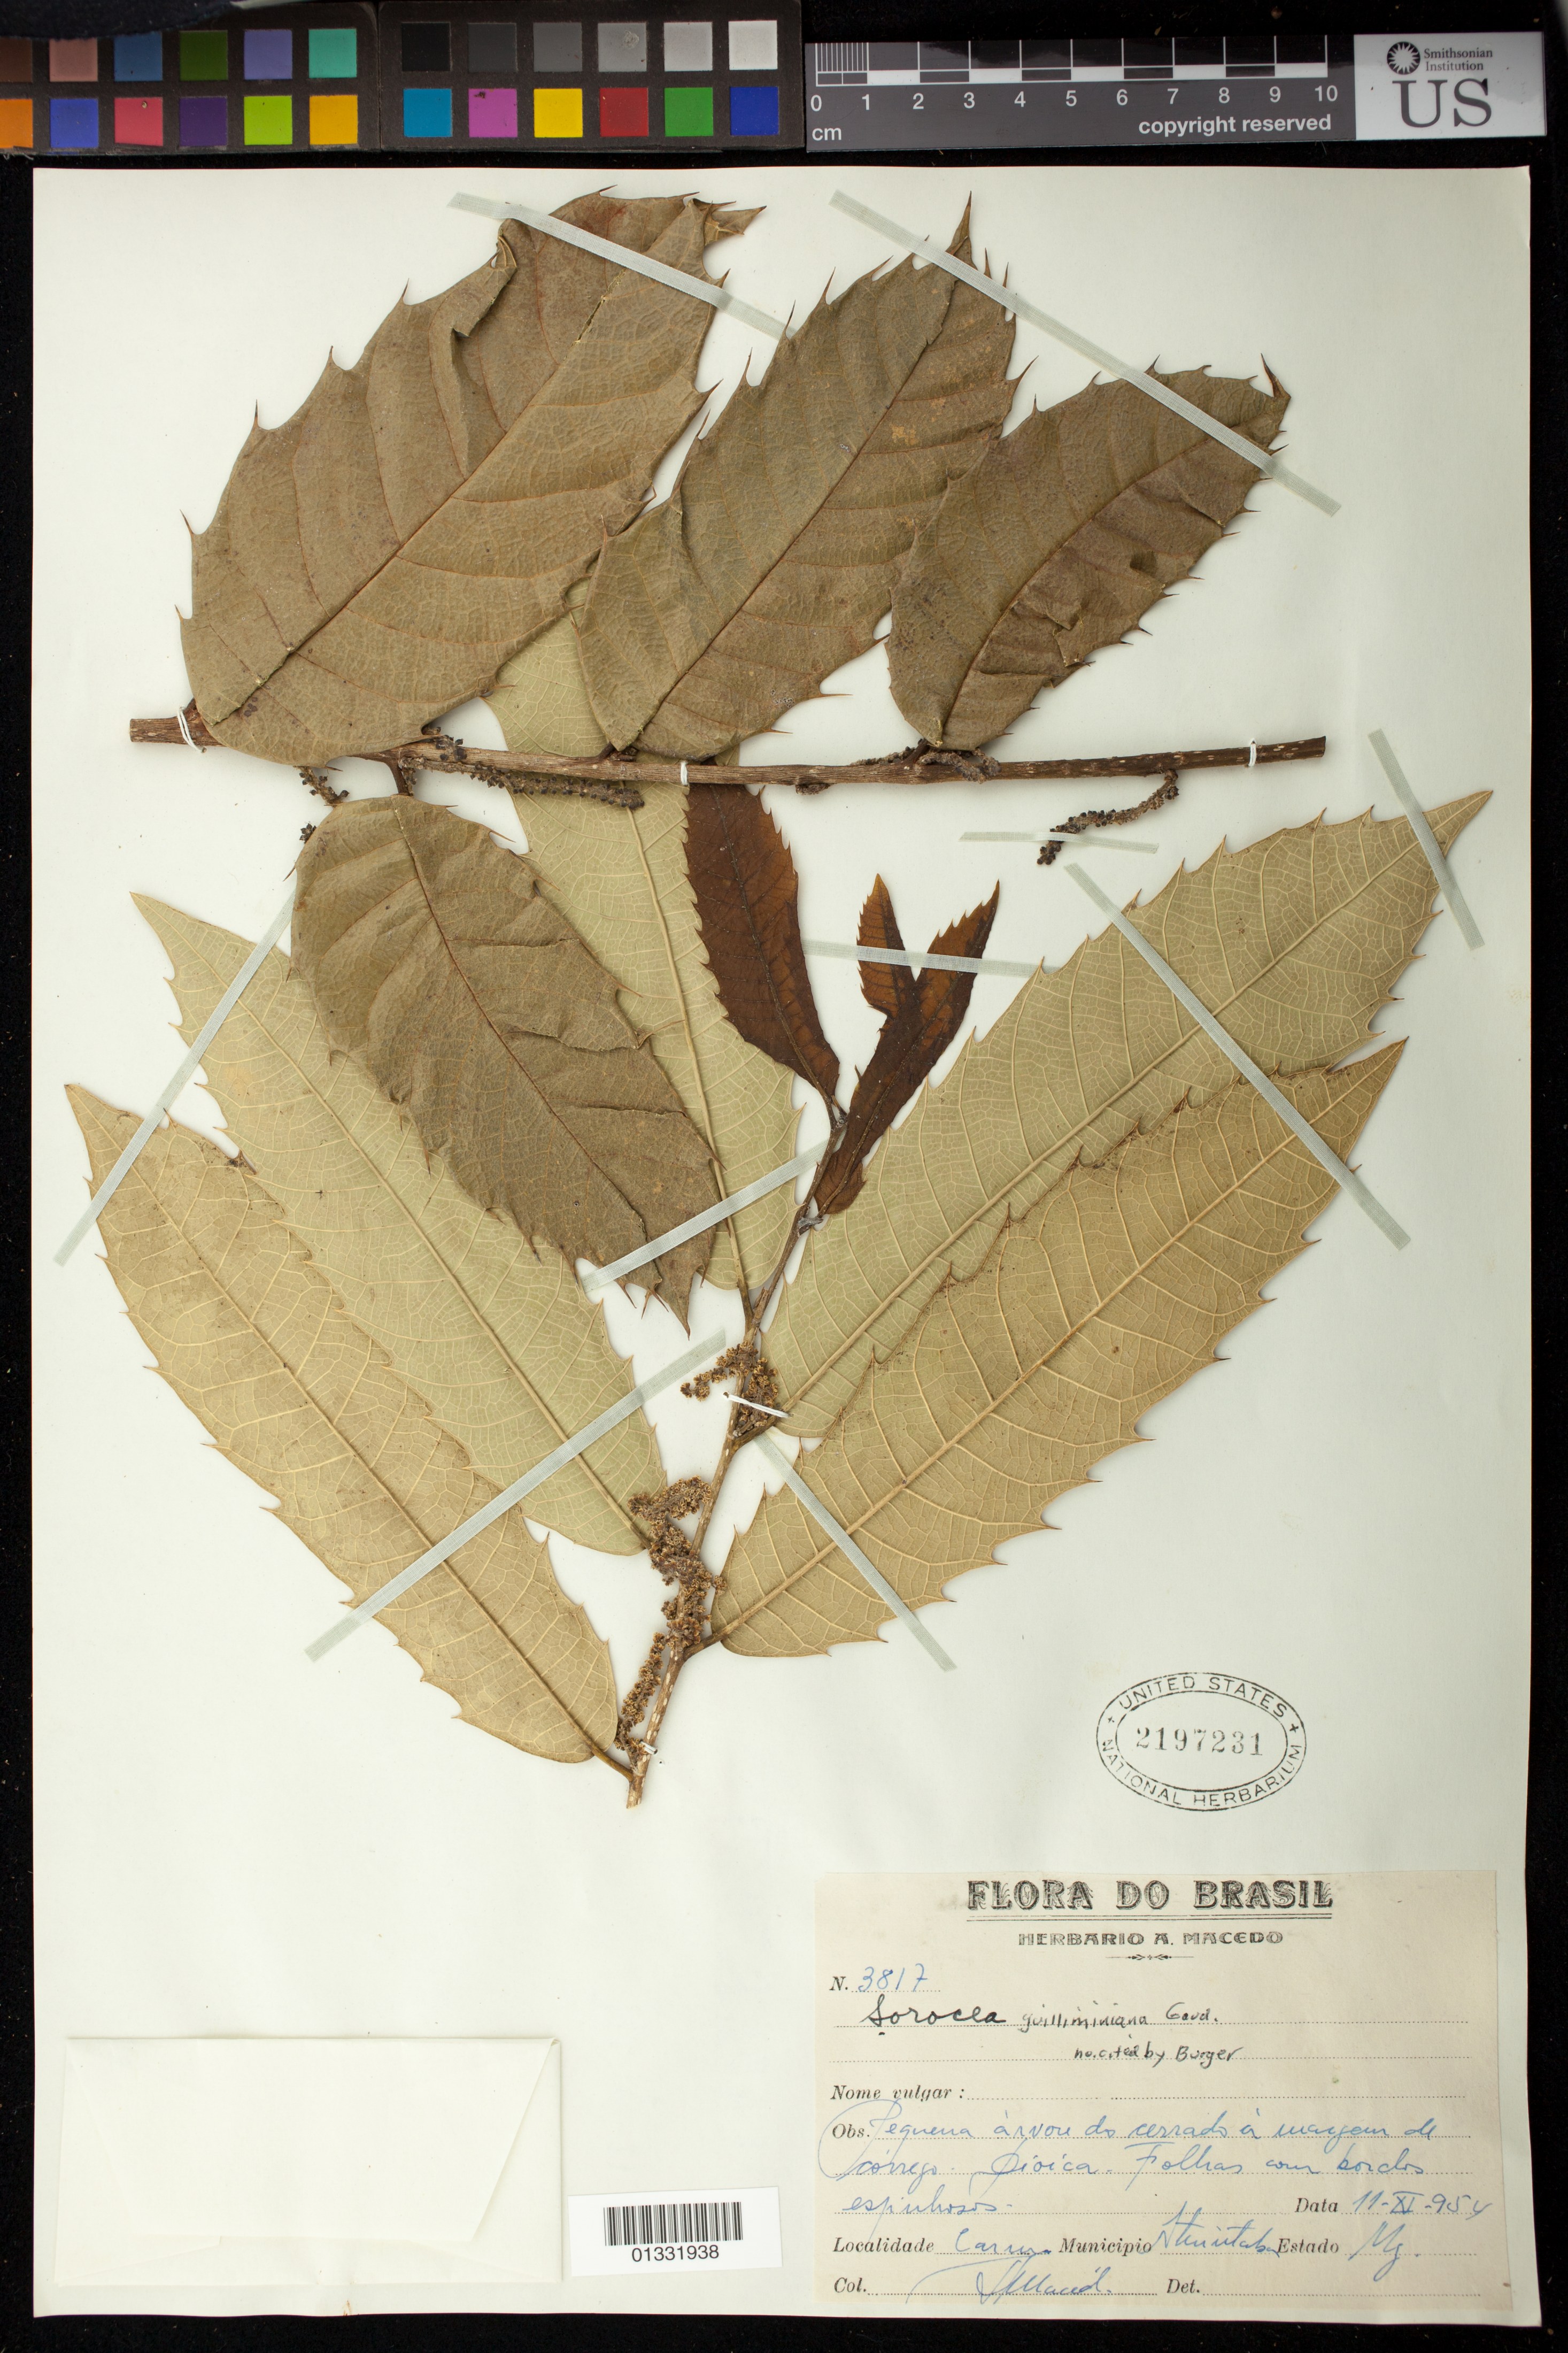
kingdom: Plantae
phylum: Tracheophyta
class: Magnoliopsida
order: Rosales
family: Moraceae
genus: Sorocea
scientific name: Sorocea guilleminiana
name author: Gaudich.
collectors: A. Macedo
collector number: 3817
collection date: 1954-11-11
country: Brazil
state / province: Minas Gerais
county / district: Ituiutaba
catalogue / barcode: US 2197231